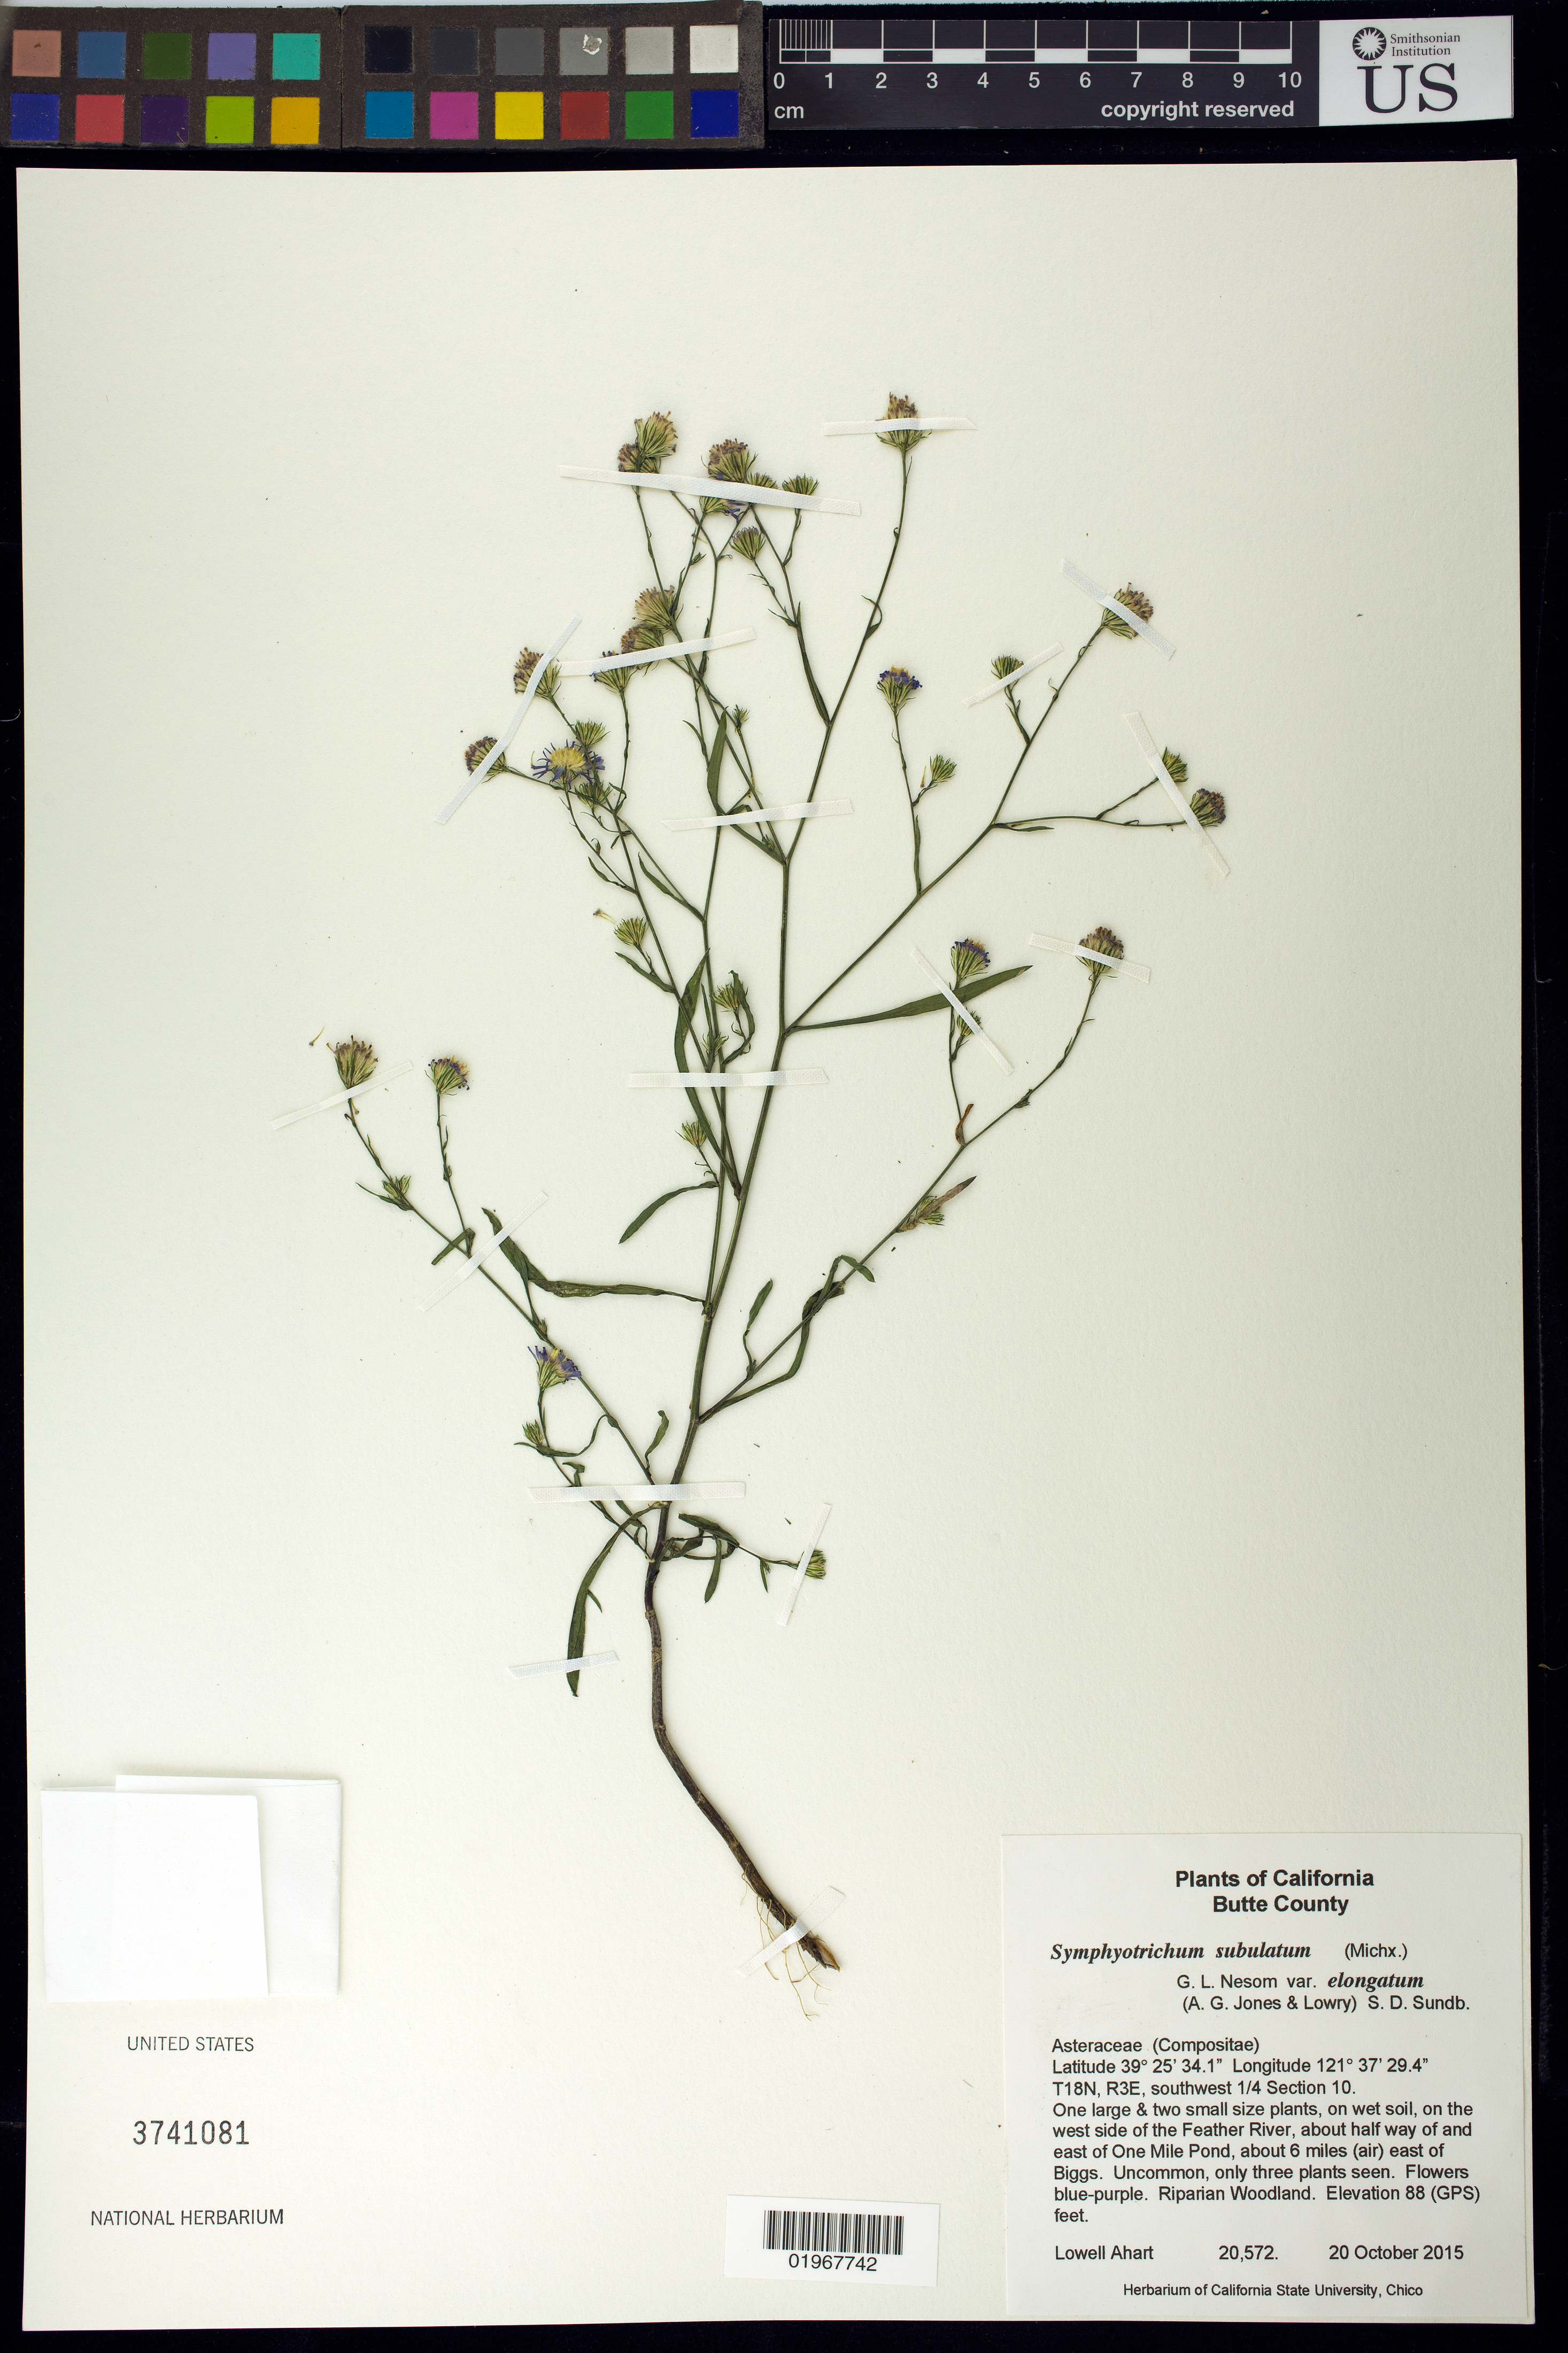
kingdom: Plantae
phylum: Tracheophyta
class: Magnoliopsida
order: Asterales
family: Asteraceae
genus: Symphyotrichum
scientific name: Symphyotrichum bahamense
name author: (Britton) G.L. Nesom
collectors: L. Ahart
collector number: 20572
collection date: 2015-10-20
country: United States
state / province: California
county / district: Butte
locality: T18N, R3E, southwest 1/4 Section 10. On the west side of the Feather River, about half way of an east of One Mile Pond, about 6 miles (air) east of Biggs.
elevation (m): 27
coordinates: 39 41 15.5, 121 11 48.7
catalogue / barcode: US 3741081